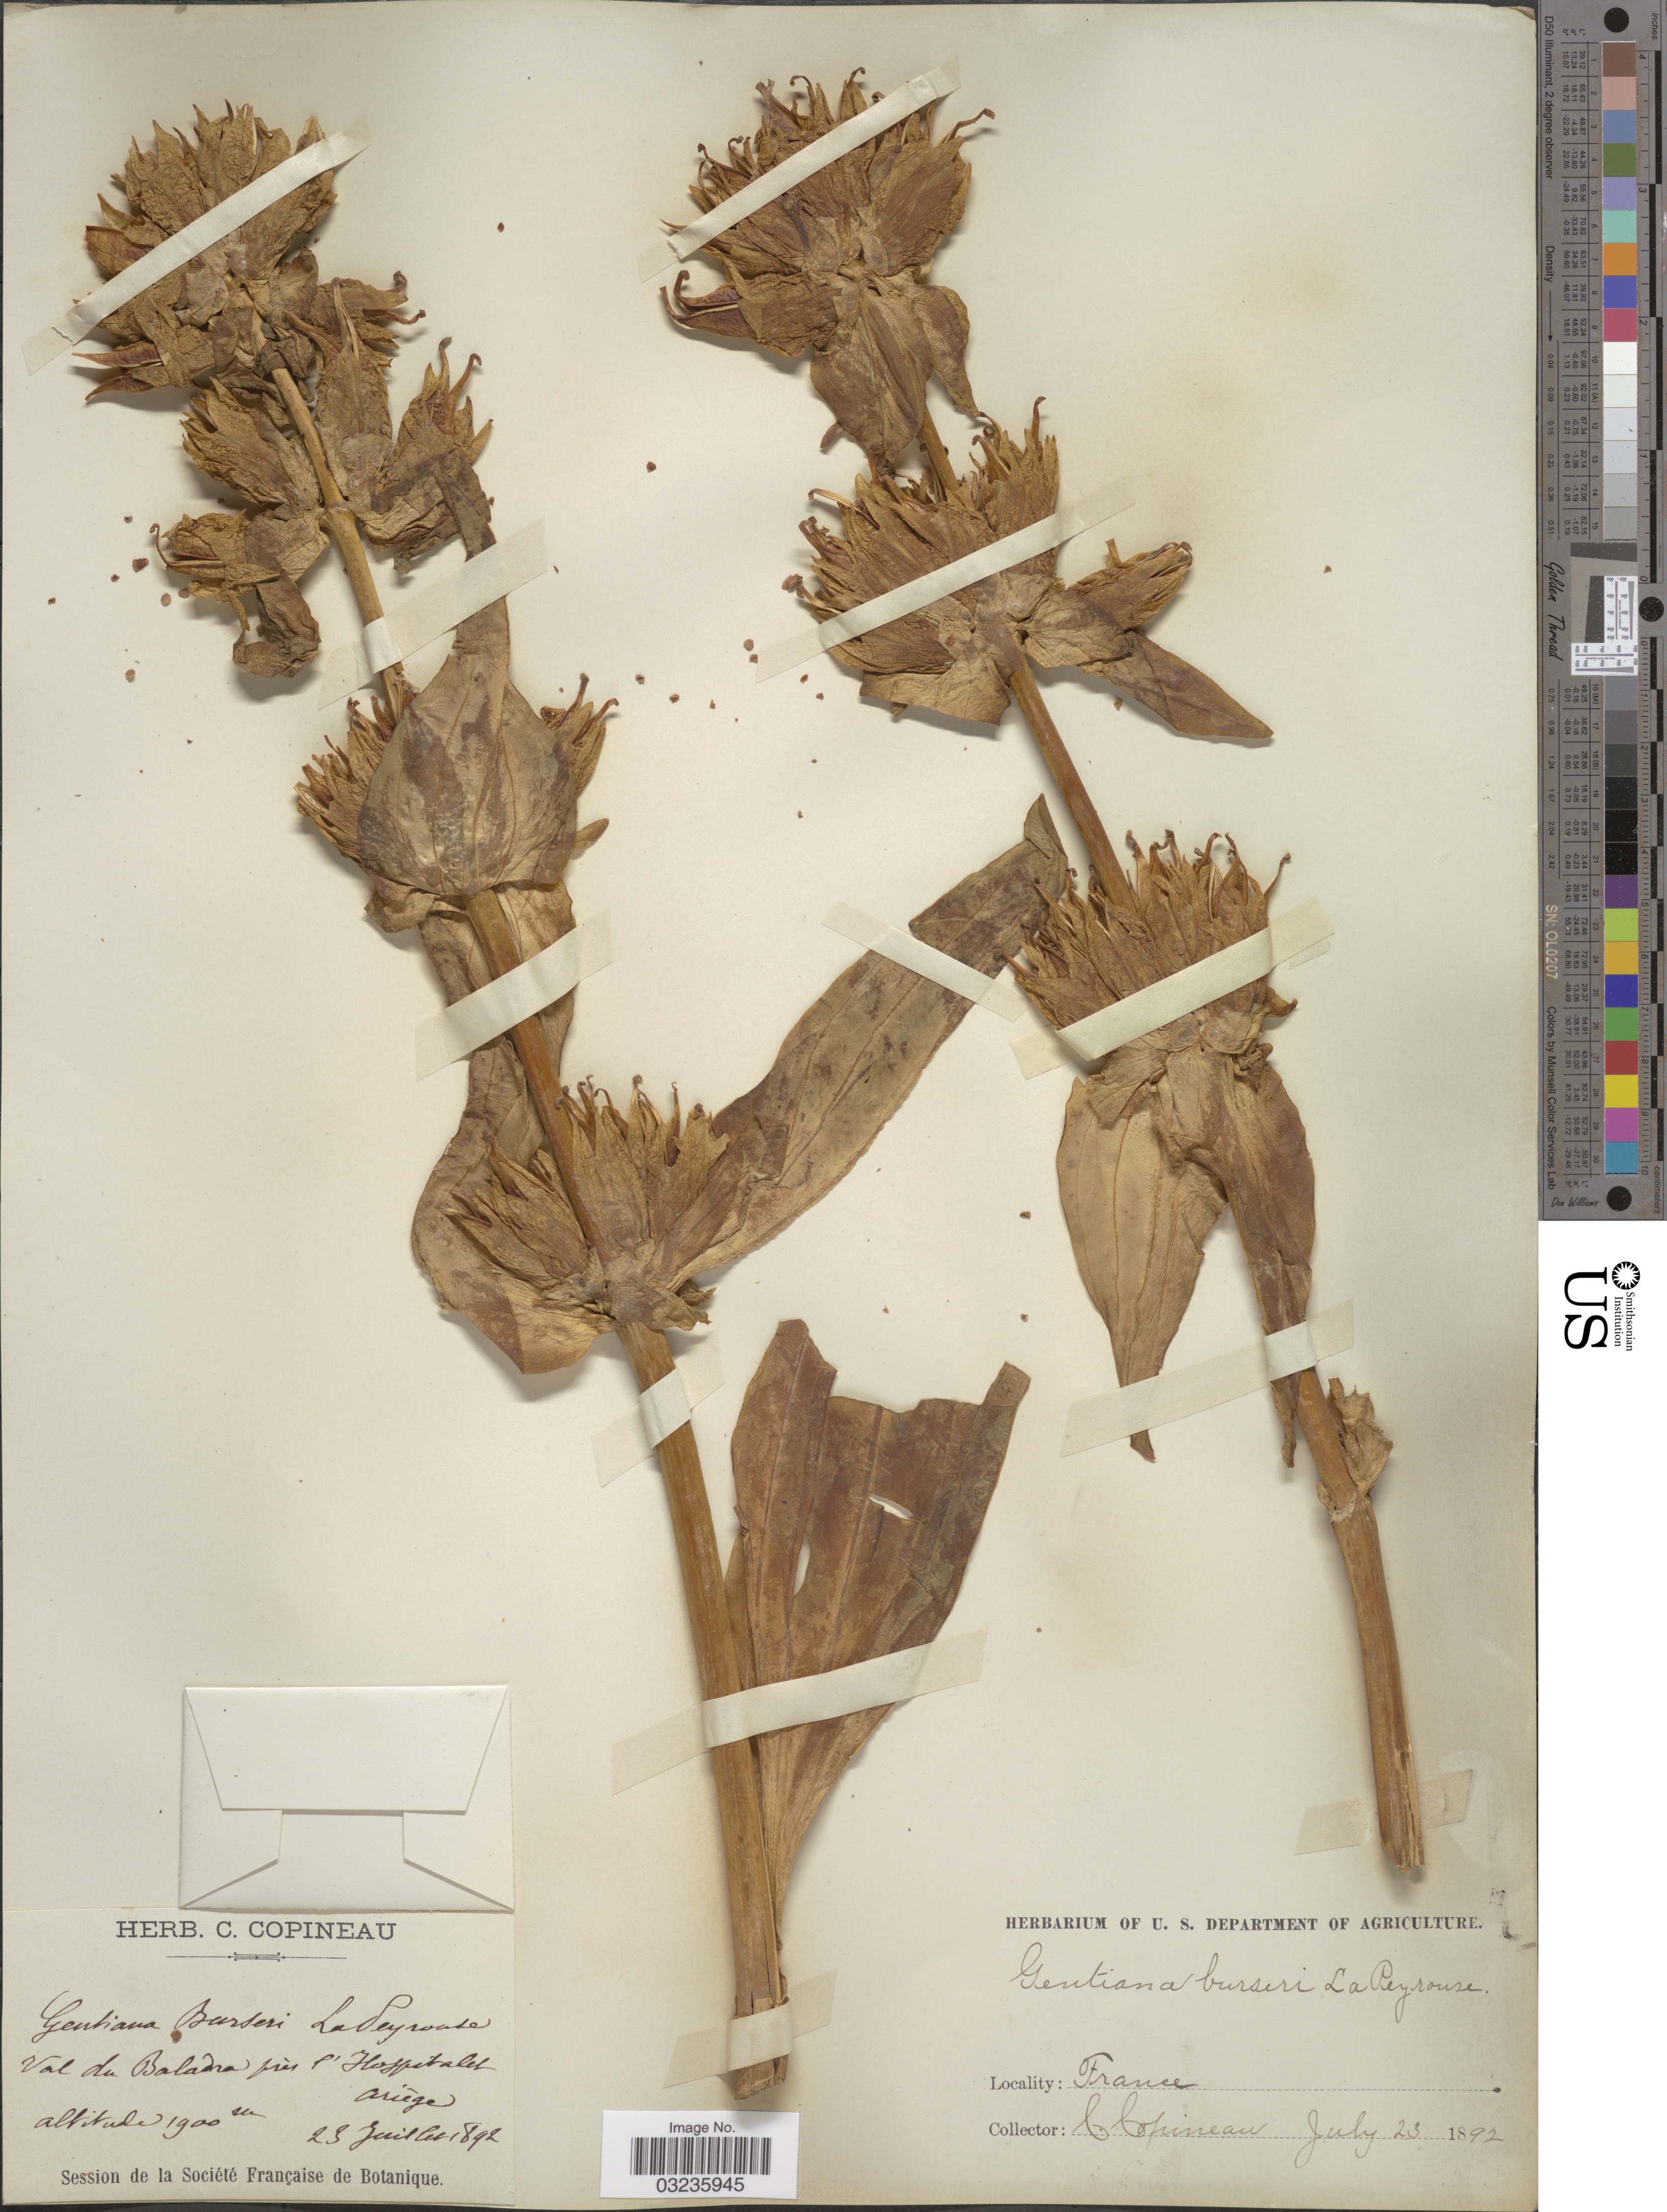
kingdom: Plantae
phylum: Tracheophyta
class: Magnoliopsida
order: Gentianales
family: Gentianaceae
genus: Gentiana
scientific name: Gentiana burseri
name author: Lapeyr.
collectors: C. Copineau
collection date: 1892-07-23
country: France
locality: Val du Baladra près l'Hospitalet.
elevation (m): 1900